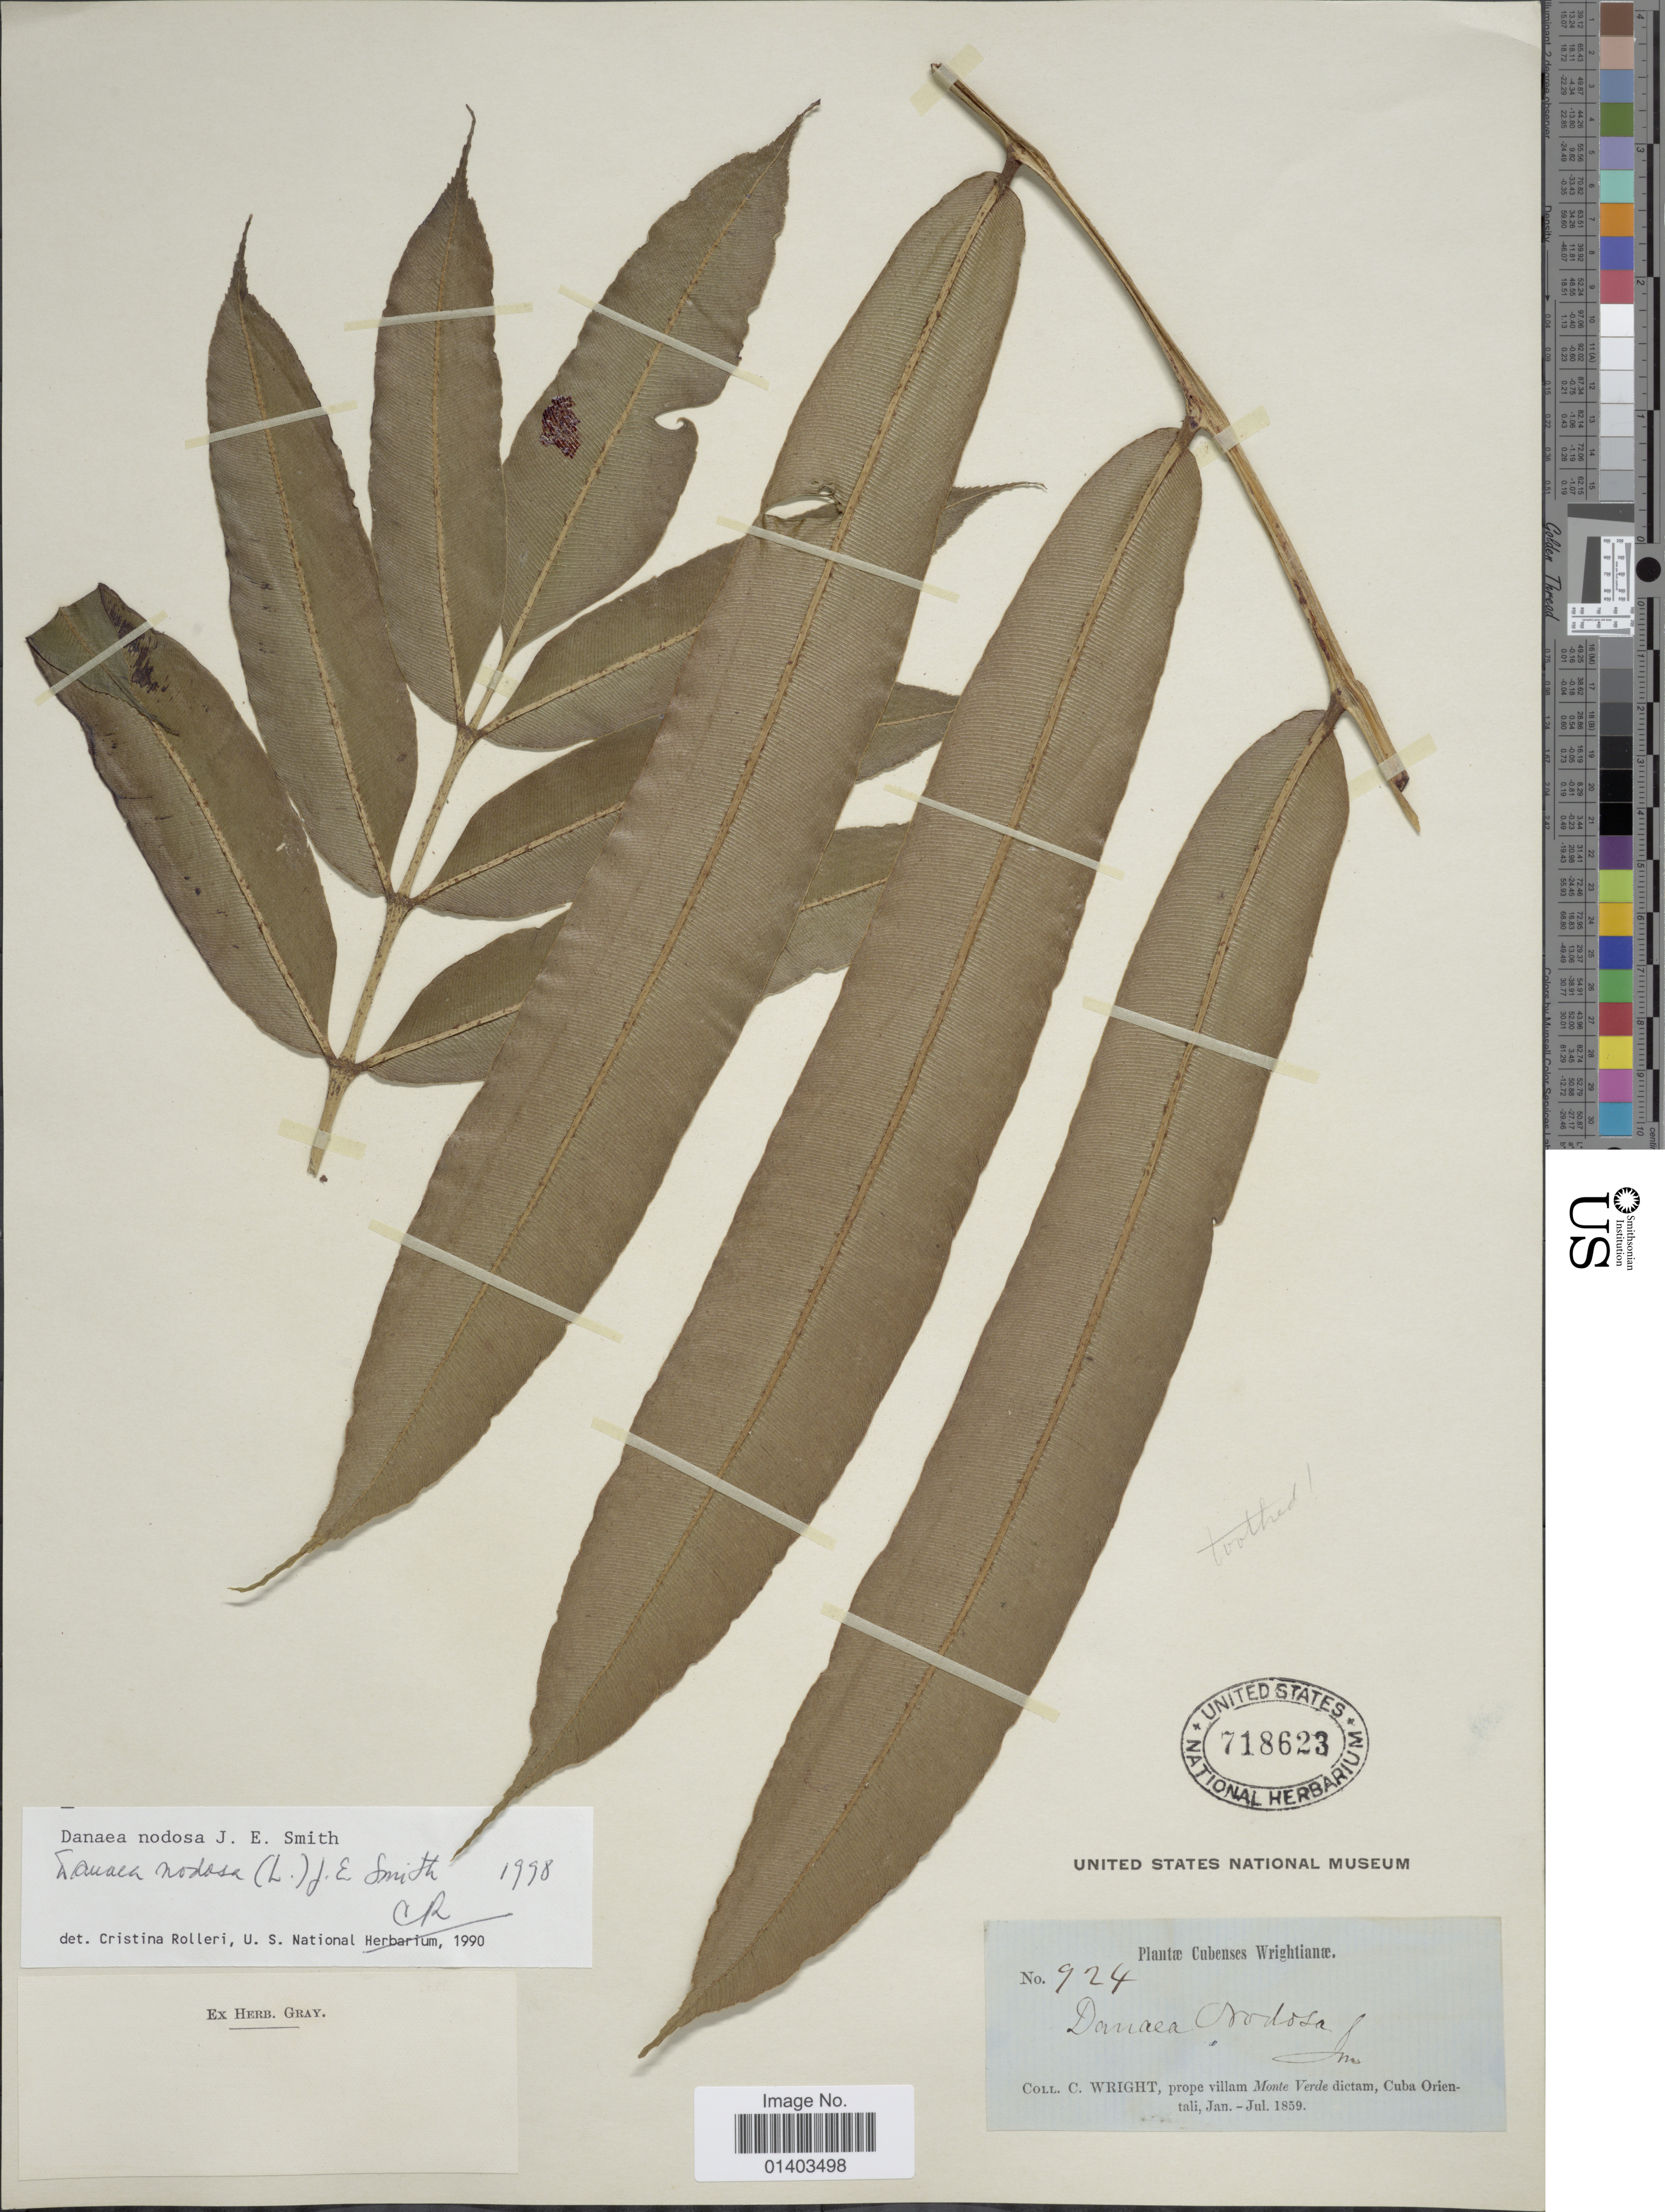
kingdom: Plantae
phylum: Tracheophyta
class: Polypodiopsida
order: Marattiales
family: Marattiaceae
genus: Danaea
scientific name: Danaea nodosa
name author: (L.) Sm.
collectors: C. Wright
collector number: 924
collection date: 1859-01/1859-07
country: Cuba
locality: Prope villam Monte Verde dictam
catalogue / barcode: US 718623